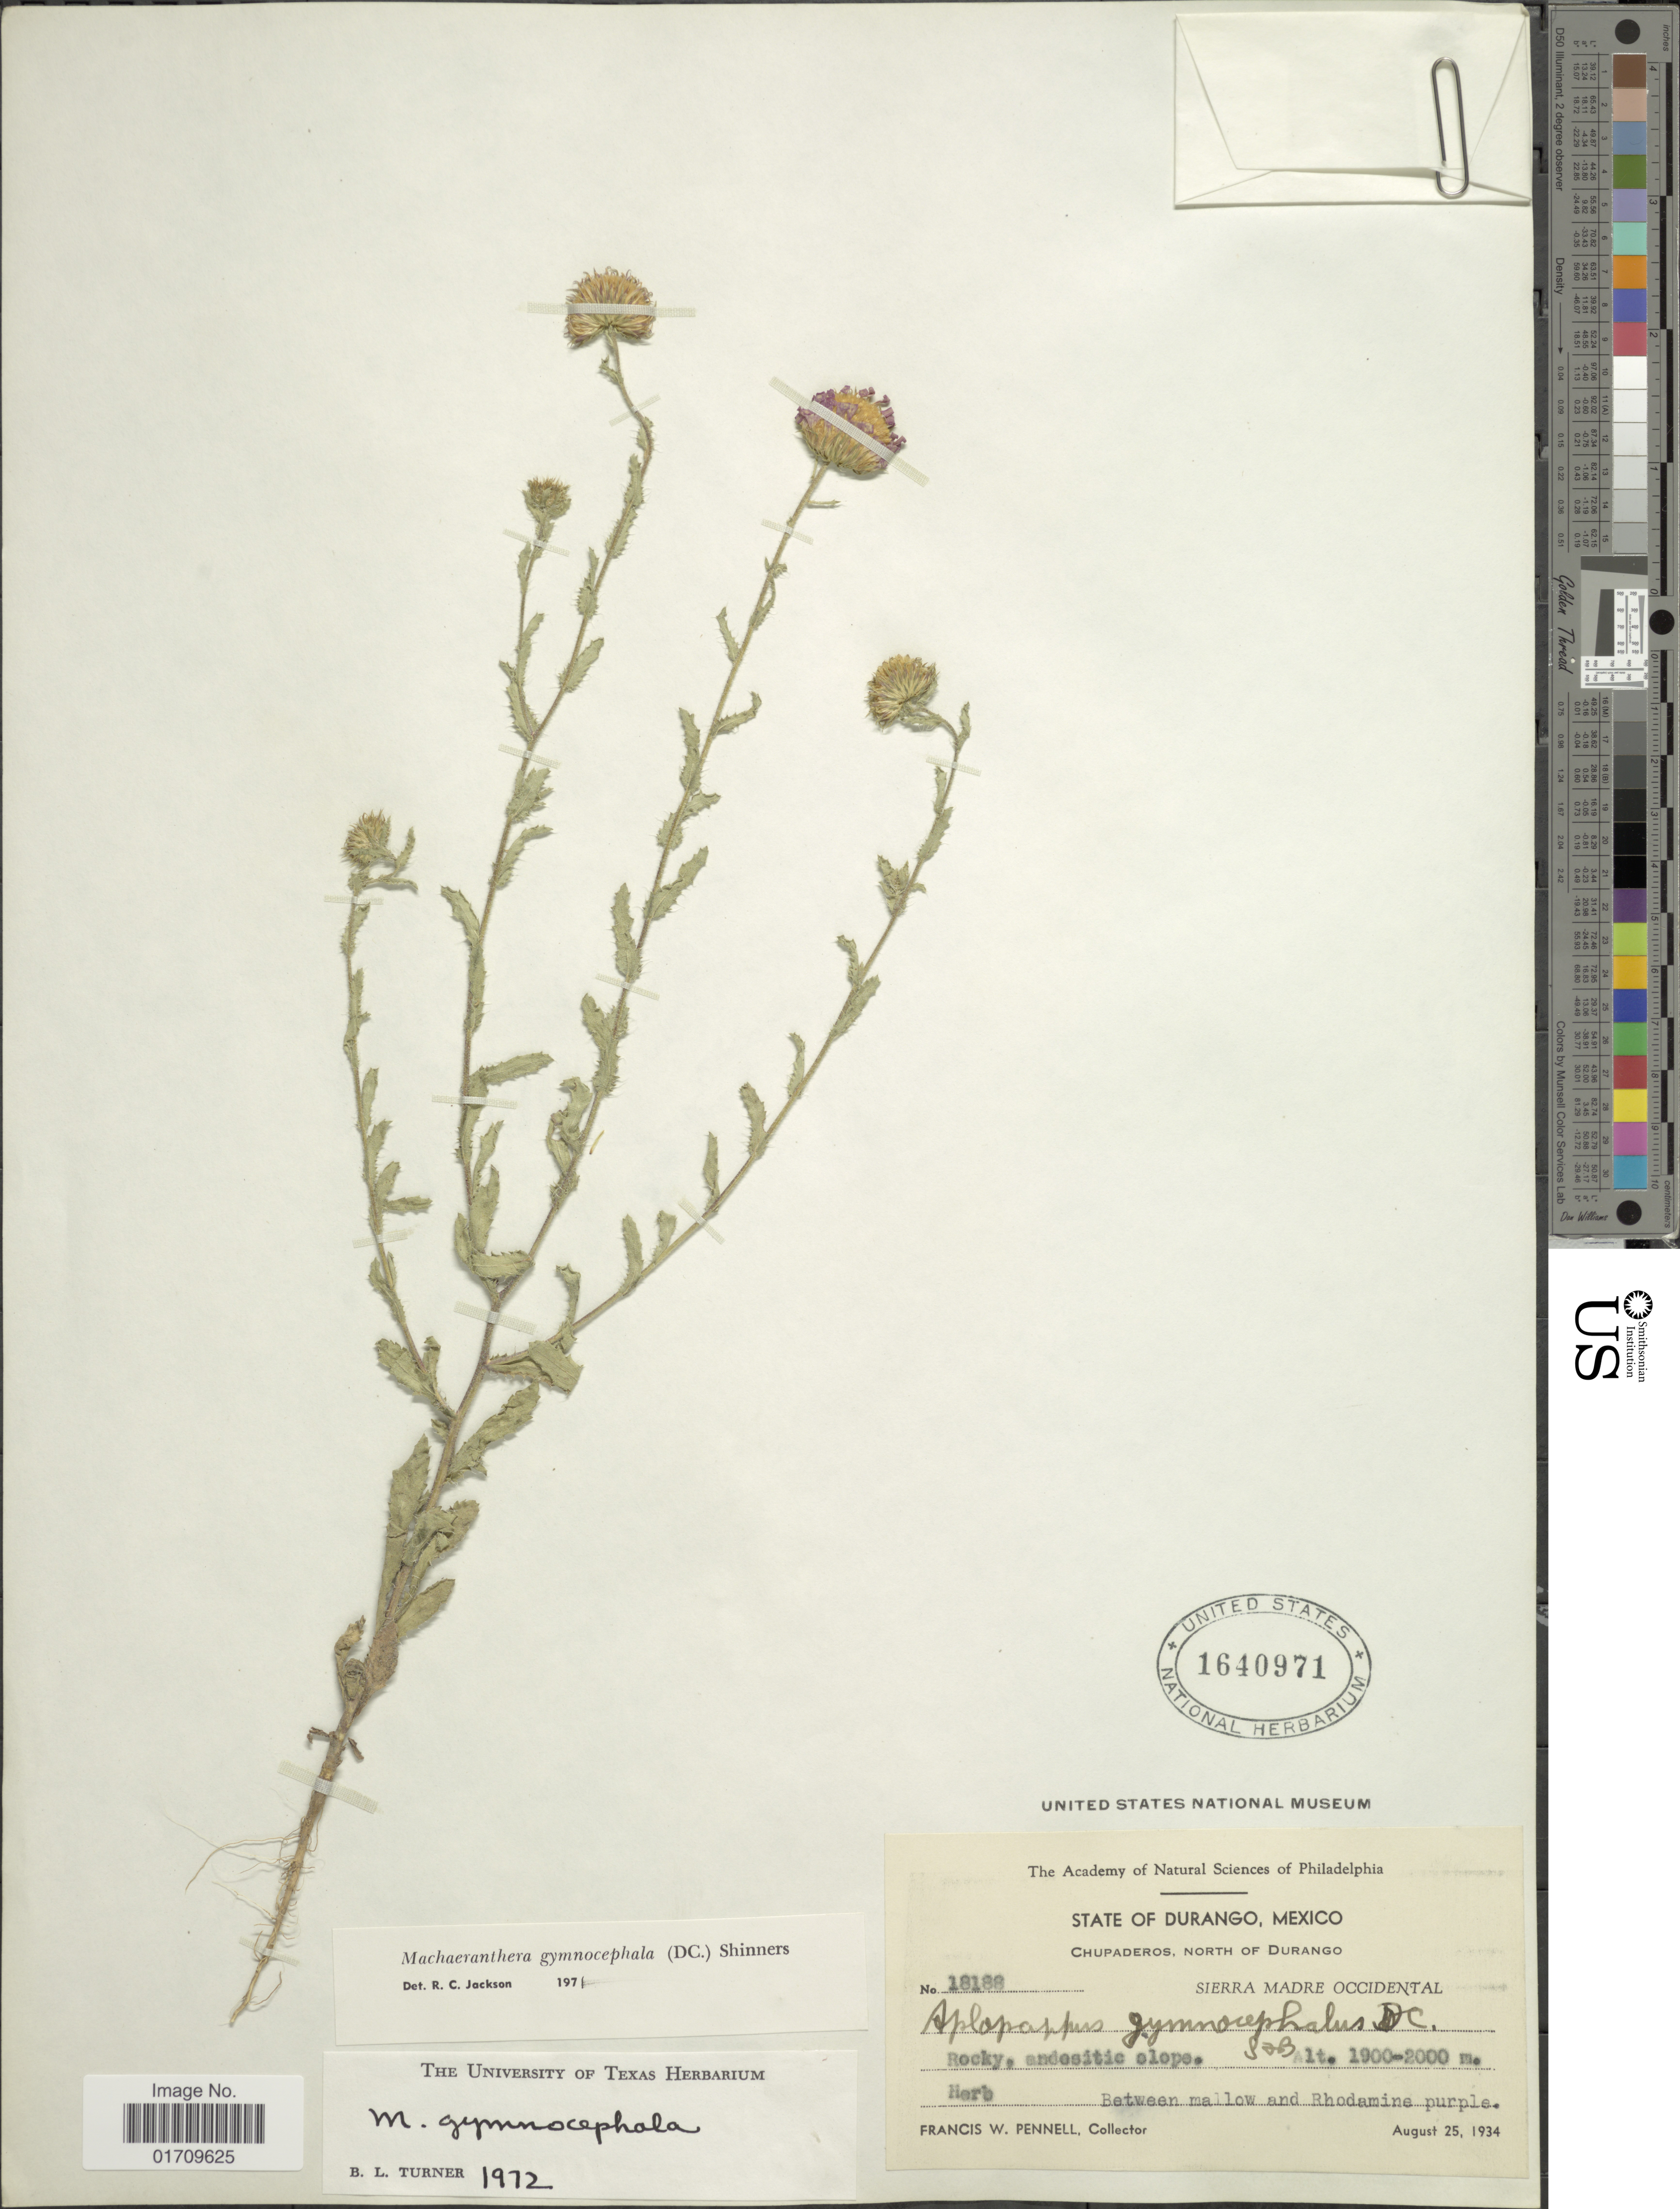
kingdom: Plantae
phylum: Tracheophyta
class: Magnoliopsida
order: Asterales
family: Asteraceae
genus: Machaeranthera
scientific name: Machaeranthera gymnocephala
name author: (DC.) Shinners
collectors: F. W. Pennell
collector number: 18188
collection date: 1934-08-25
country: Mexico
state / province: Durango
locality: Chupaderos, north of Durango, Sierra Madre Occidental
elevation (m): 1900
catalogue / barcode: US 1640971